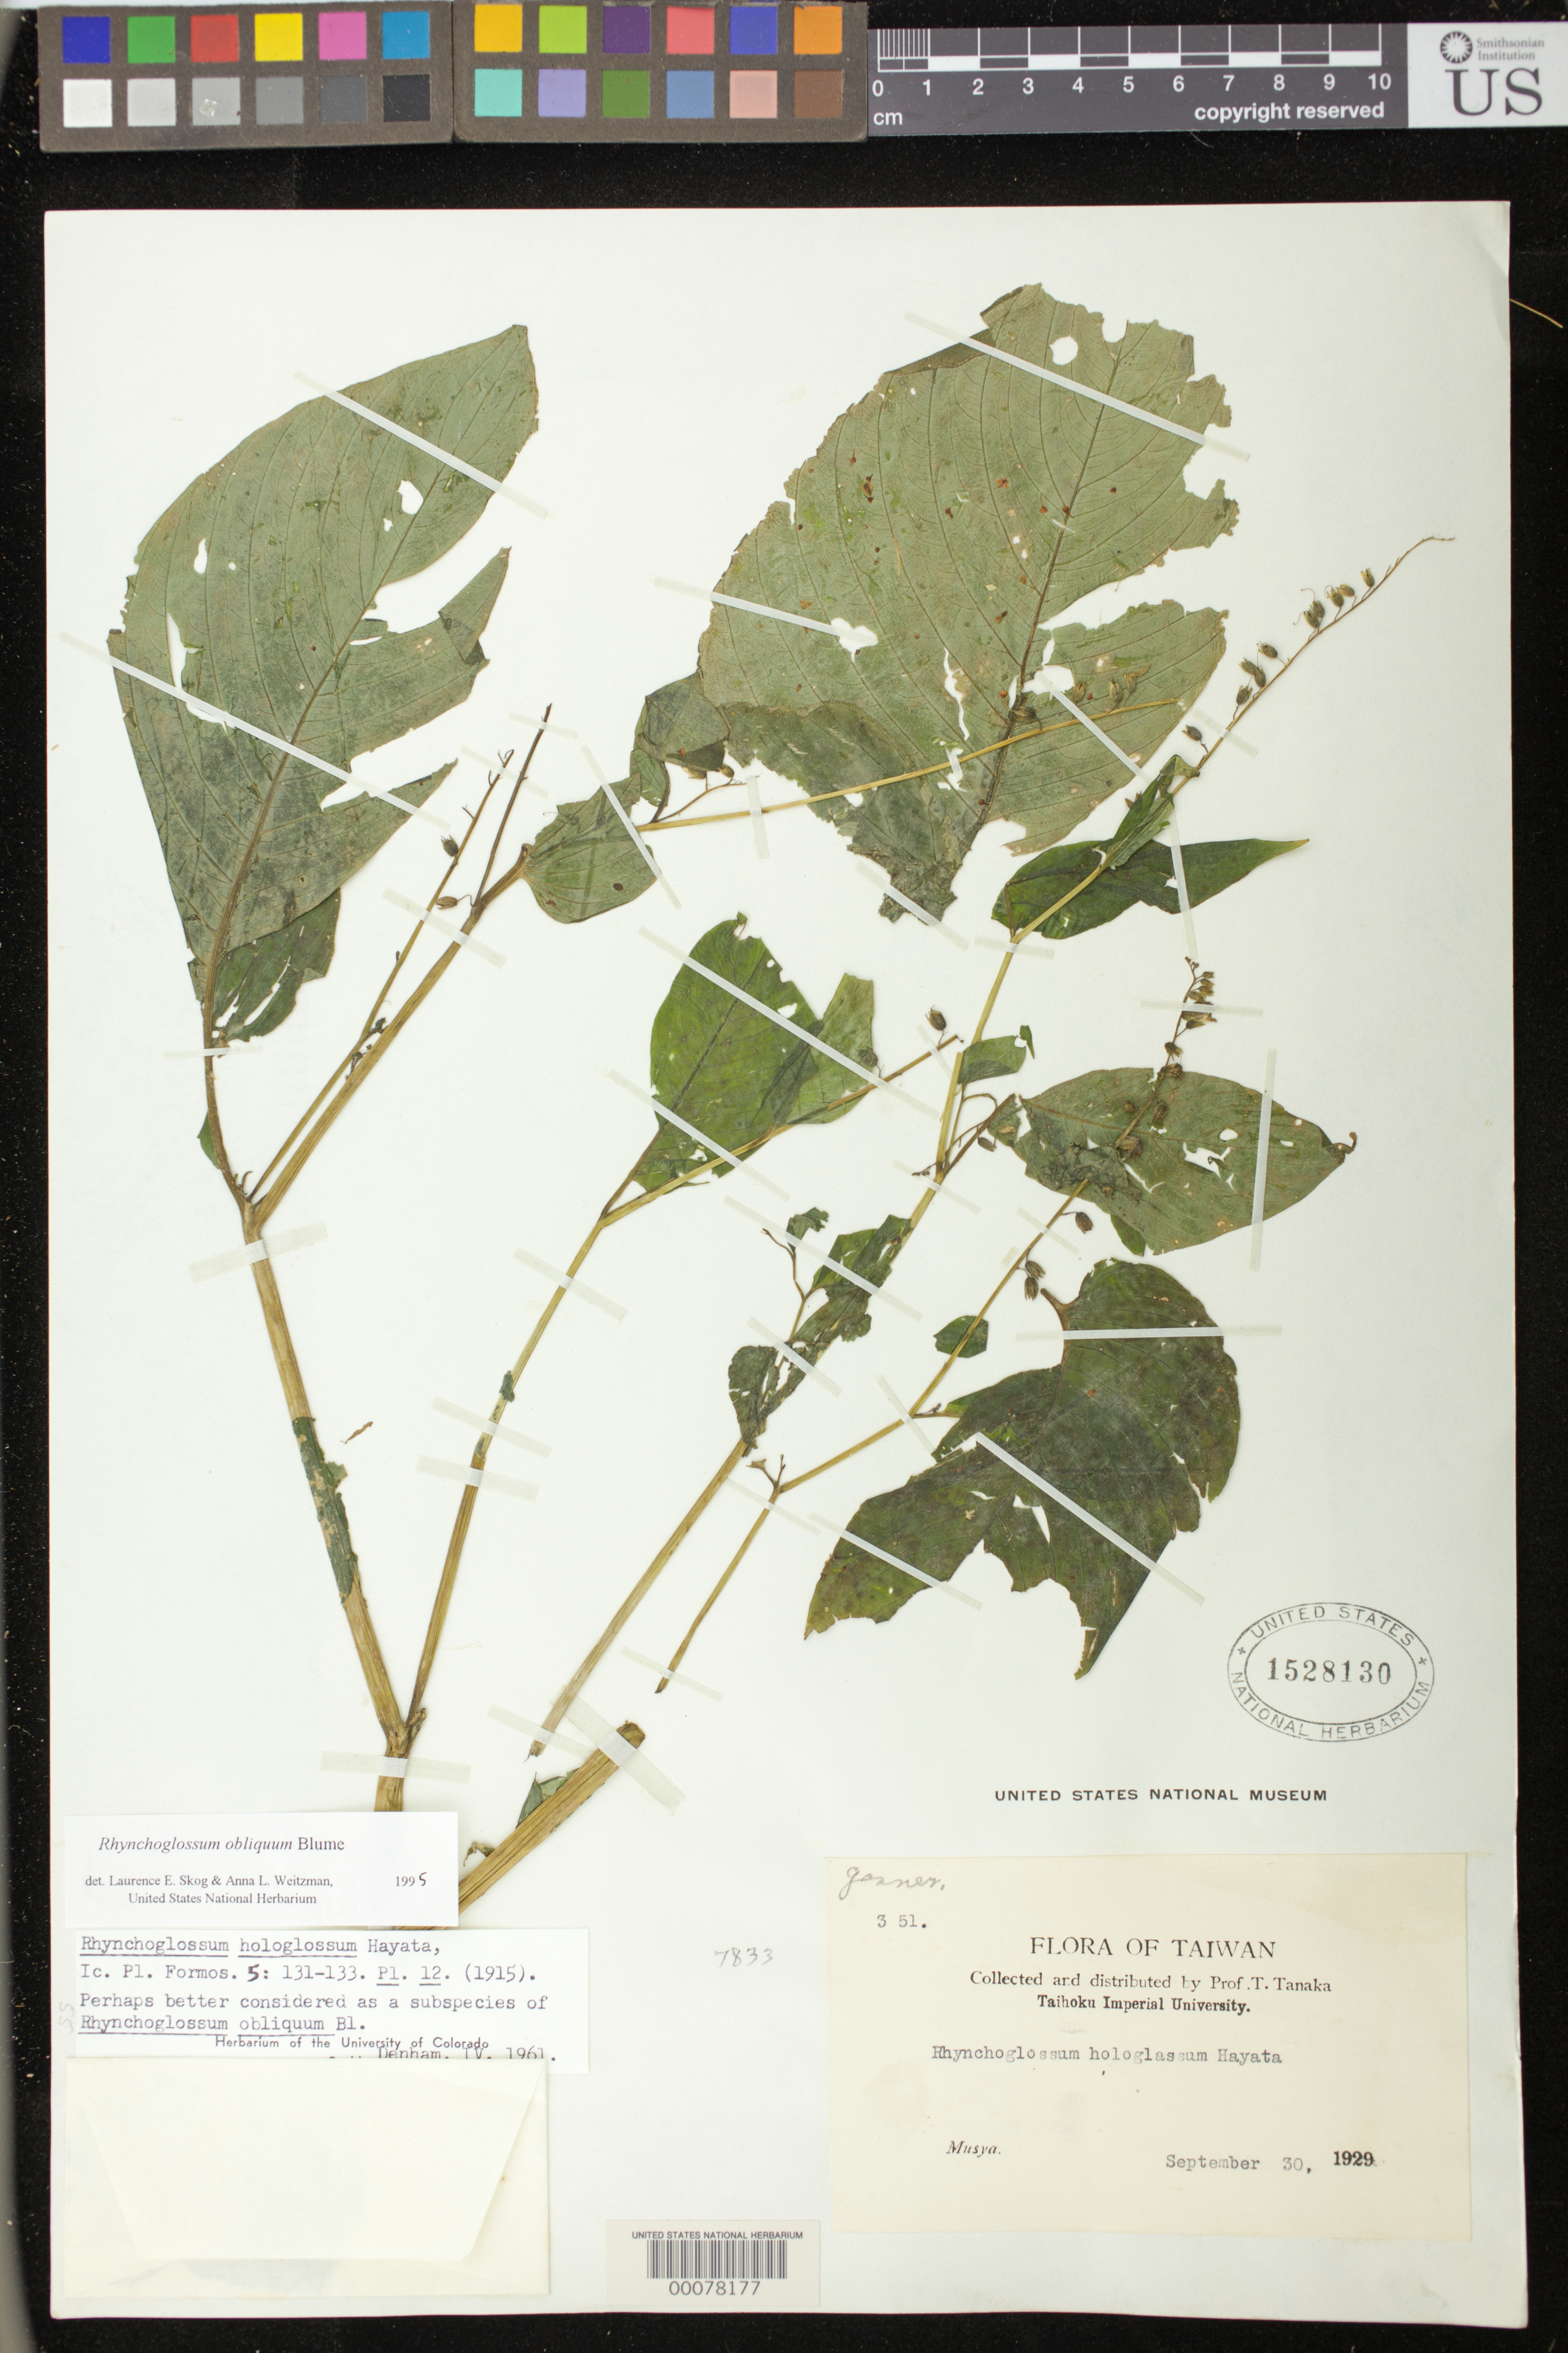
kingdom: Plantae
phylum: Tracheophyta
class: Magnoliopsida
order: Lamiales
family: Gesneriaceae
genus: Rhynchoglossum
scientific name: Rhynchoglossum obliquum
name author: Blume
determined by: Zhen-yu, L.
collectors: T. Tanaka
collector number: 351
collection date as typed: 30 Sep 1929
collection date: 1929-09-30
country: Taiwan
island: Taiwan [Formosa]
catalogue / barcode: US 1528130